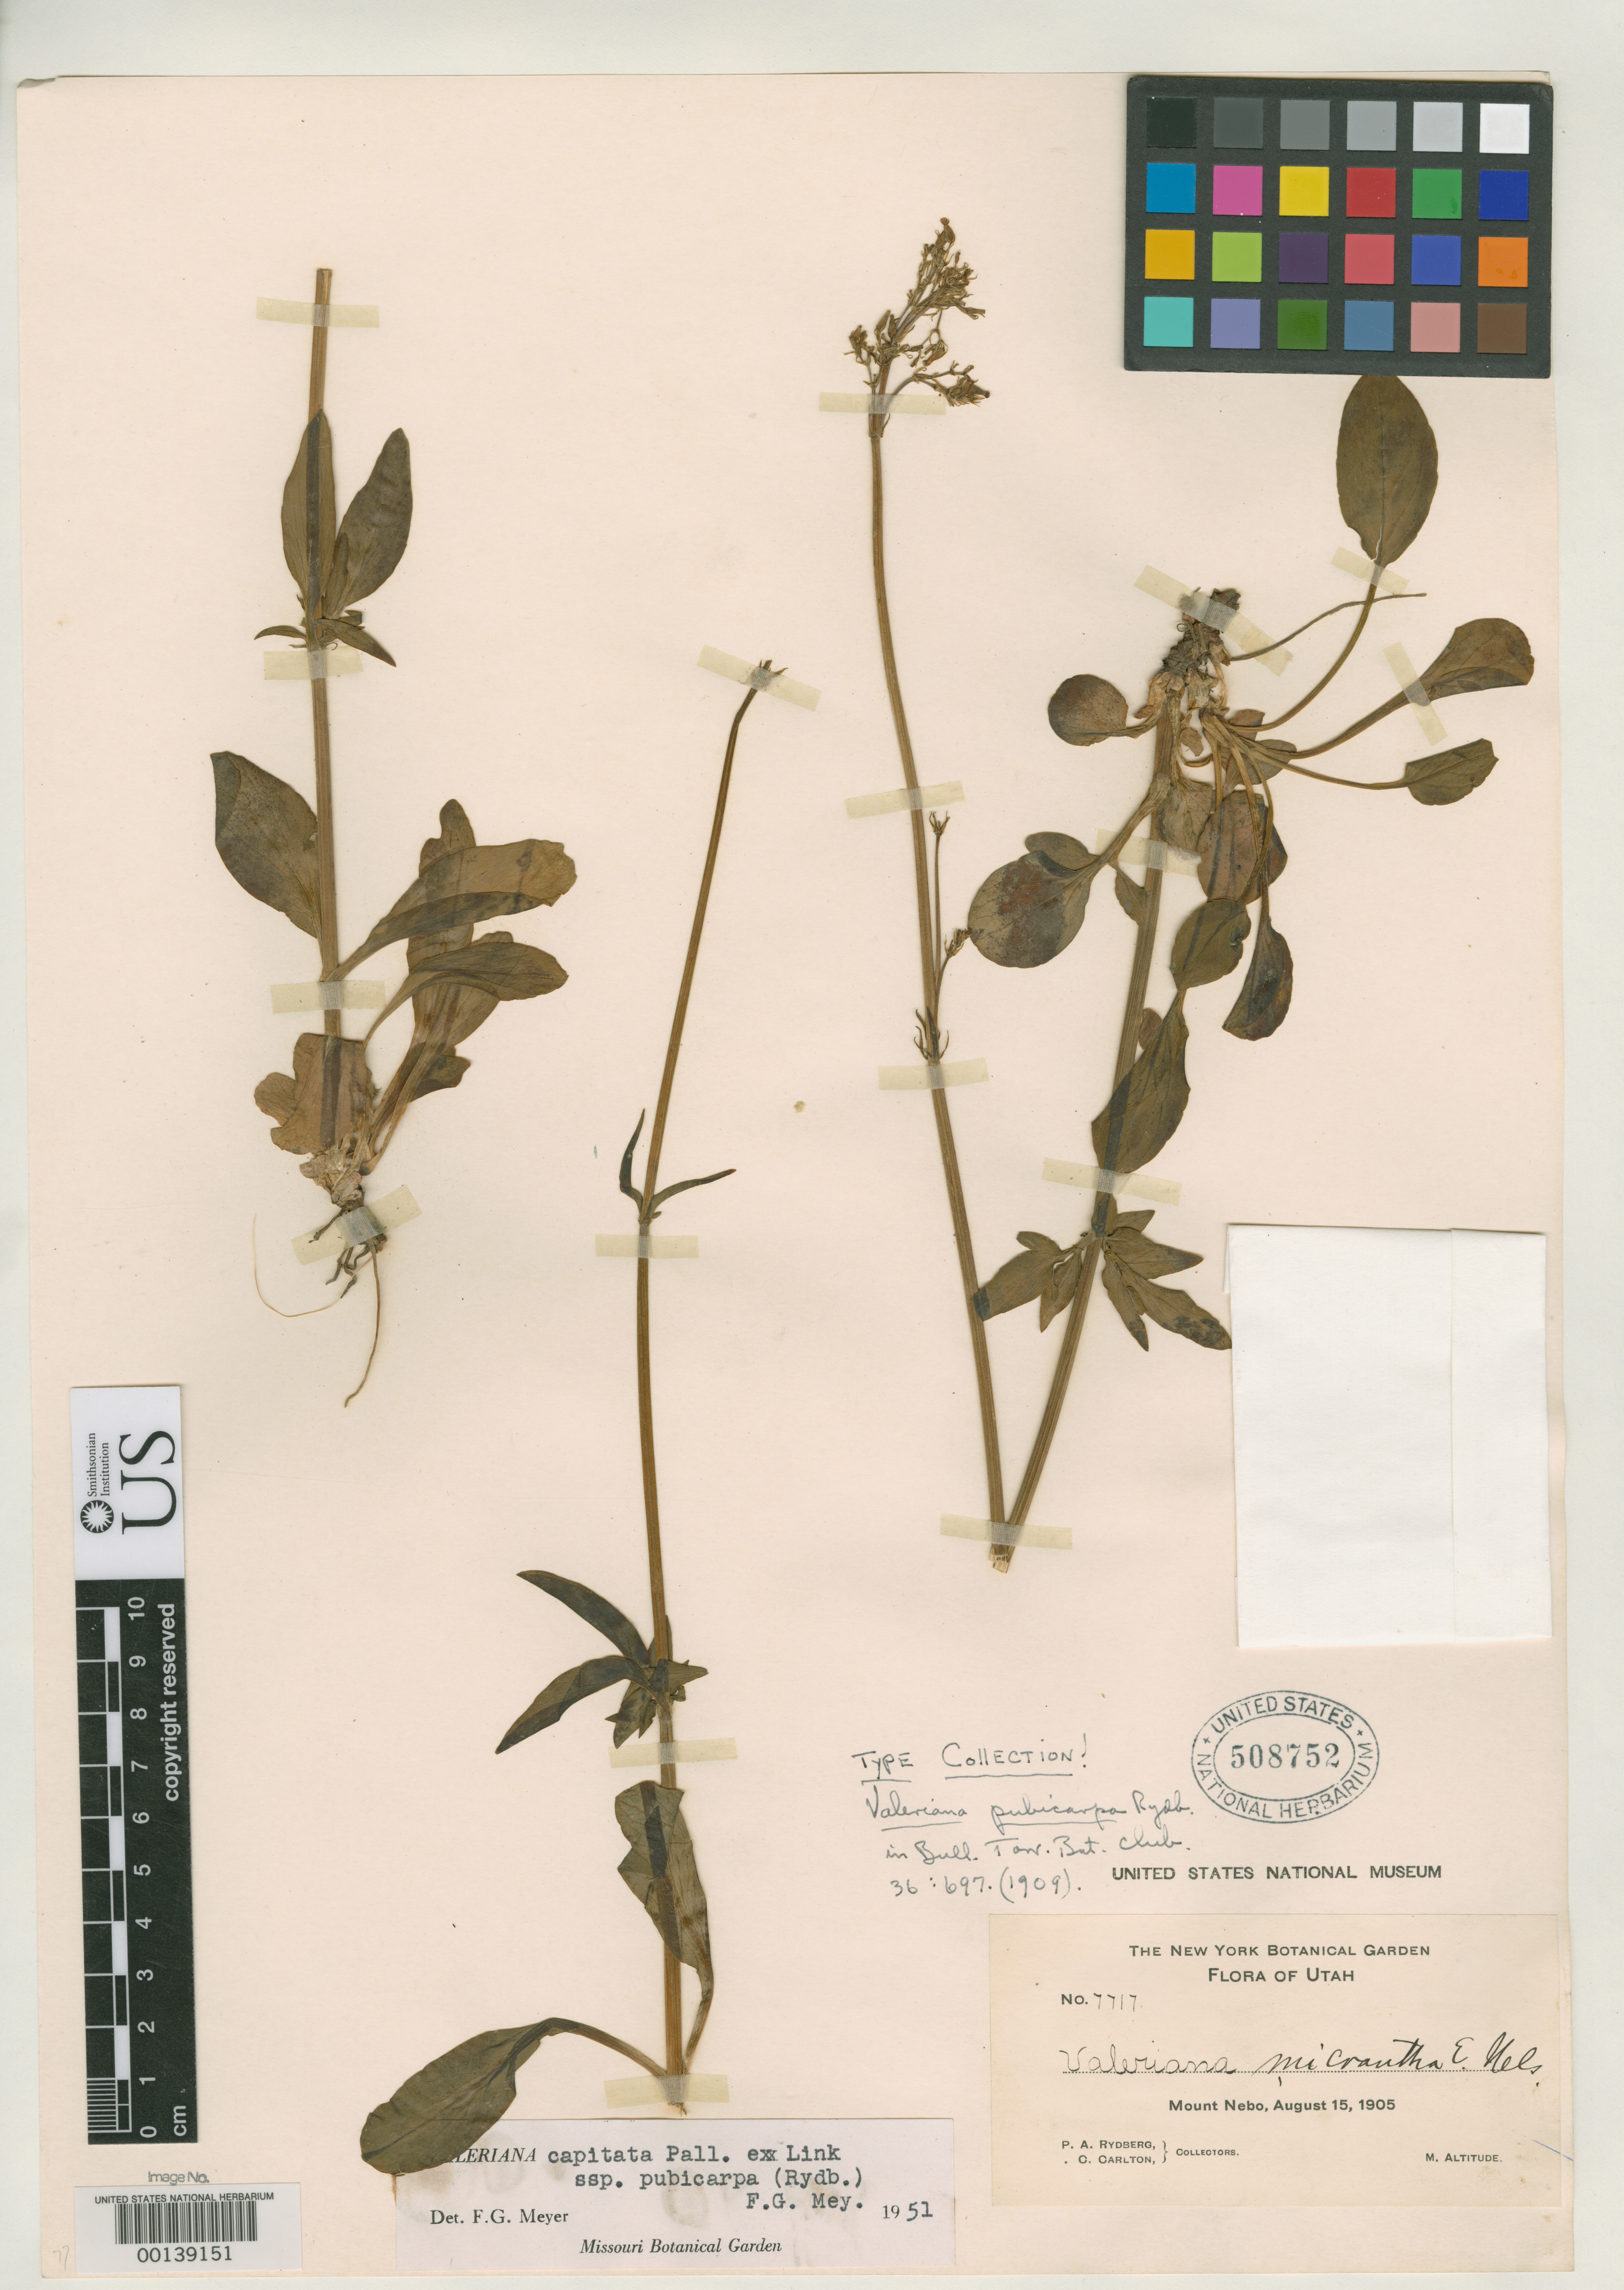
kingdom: Plantae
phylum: Tracheophyta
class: Magnoliopsida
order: Dipsacales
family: Caprifoliaceae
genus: Valeriana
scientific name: Valeriana pubicarpa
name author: Rydb.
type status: Isotype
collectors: P. A. Rydberg & E. Carlton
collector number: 7717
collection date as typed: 15 Aug 1905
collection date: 1905-08-15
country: United States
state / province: Utah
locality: Mt. Nebo.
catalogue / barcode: US 508752